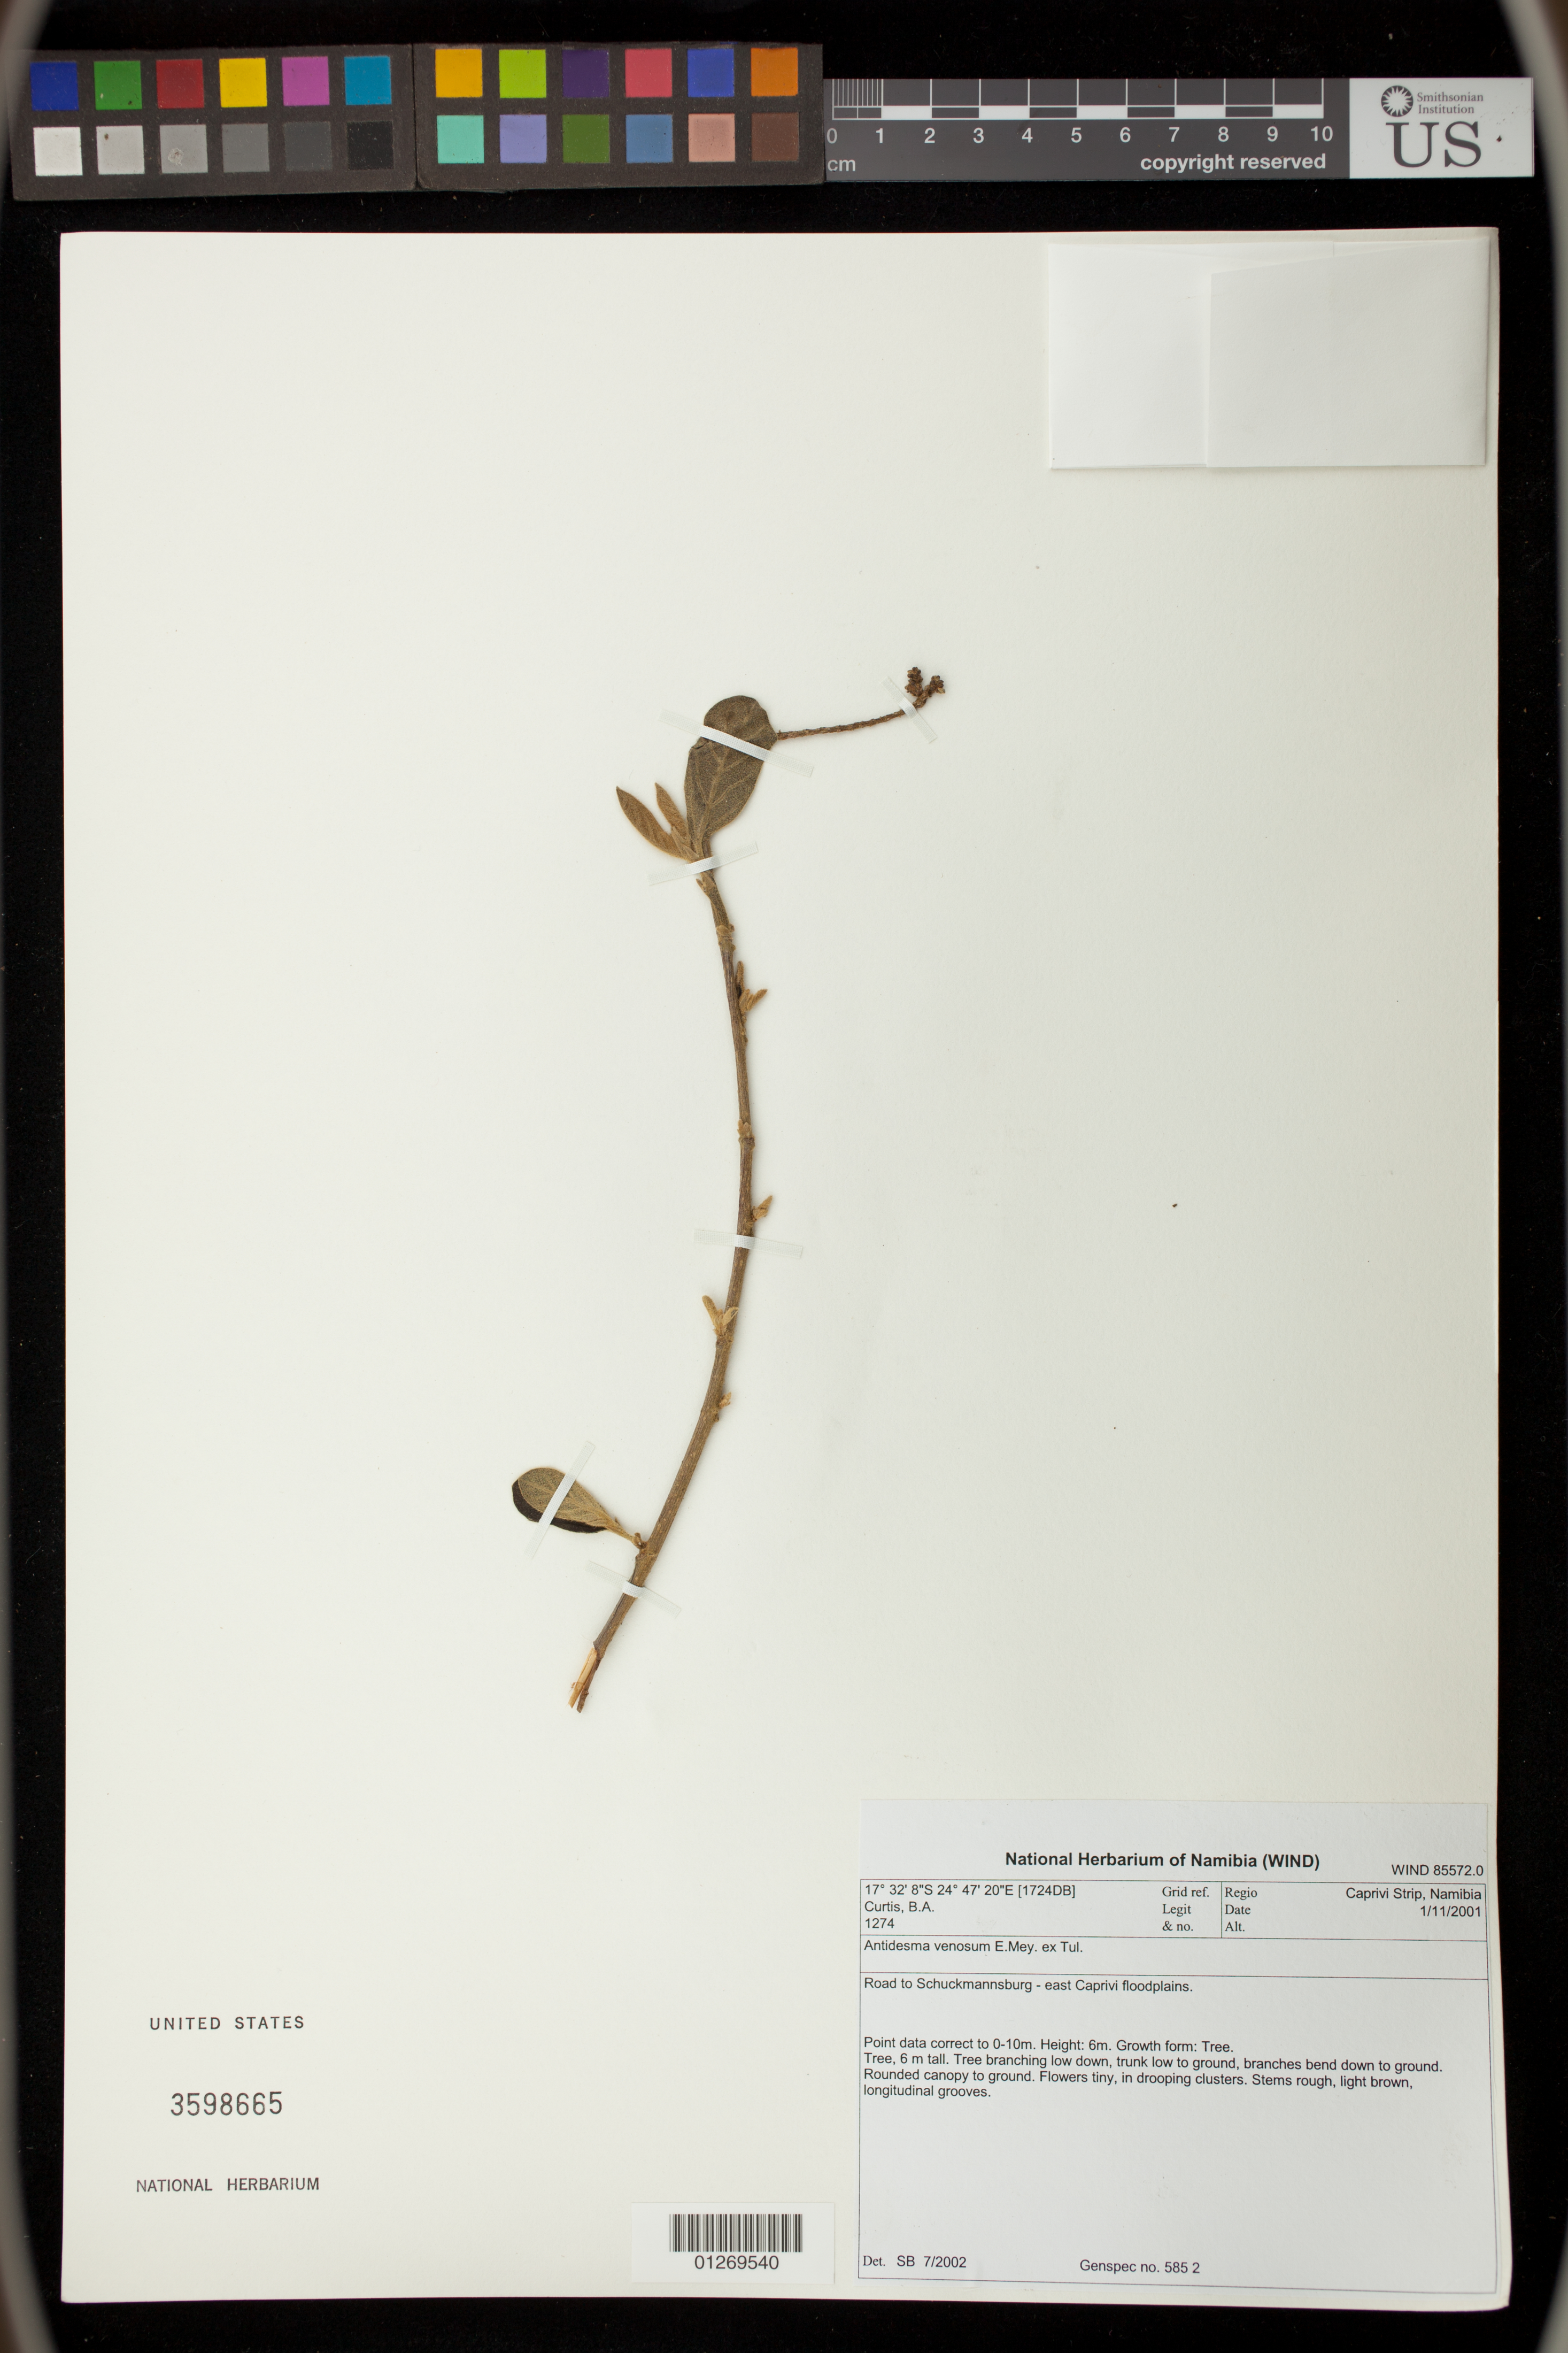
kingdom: Plantae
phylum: Tracheophyta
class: Magnoliopsida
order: Malpighiales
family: Phyllanthaceae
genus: Antidesma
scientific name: Antidesma venosum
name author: E. Mey. ex Tul.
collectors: B. A. Curtis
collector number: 1274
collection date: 2001-01-11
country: Namibia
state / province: Caprivi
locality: Caprivi Strip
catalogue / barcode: US 3598665